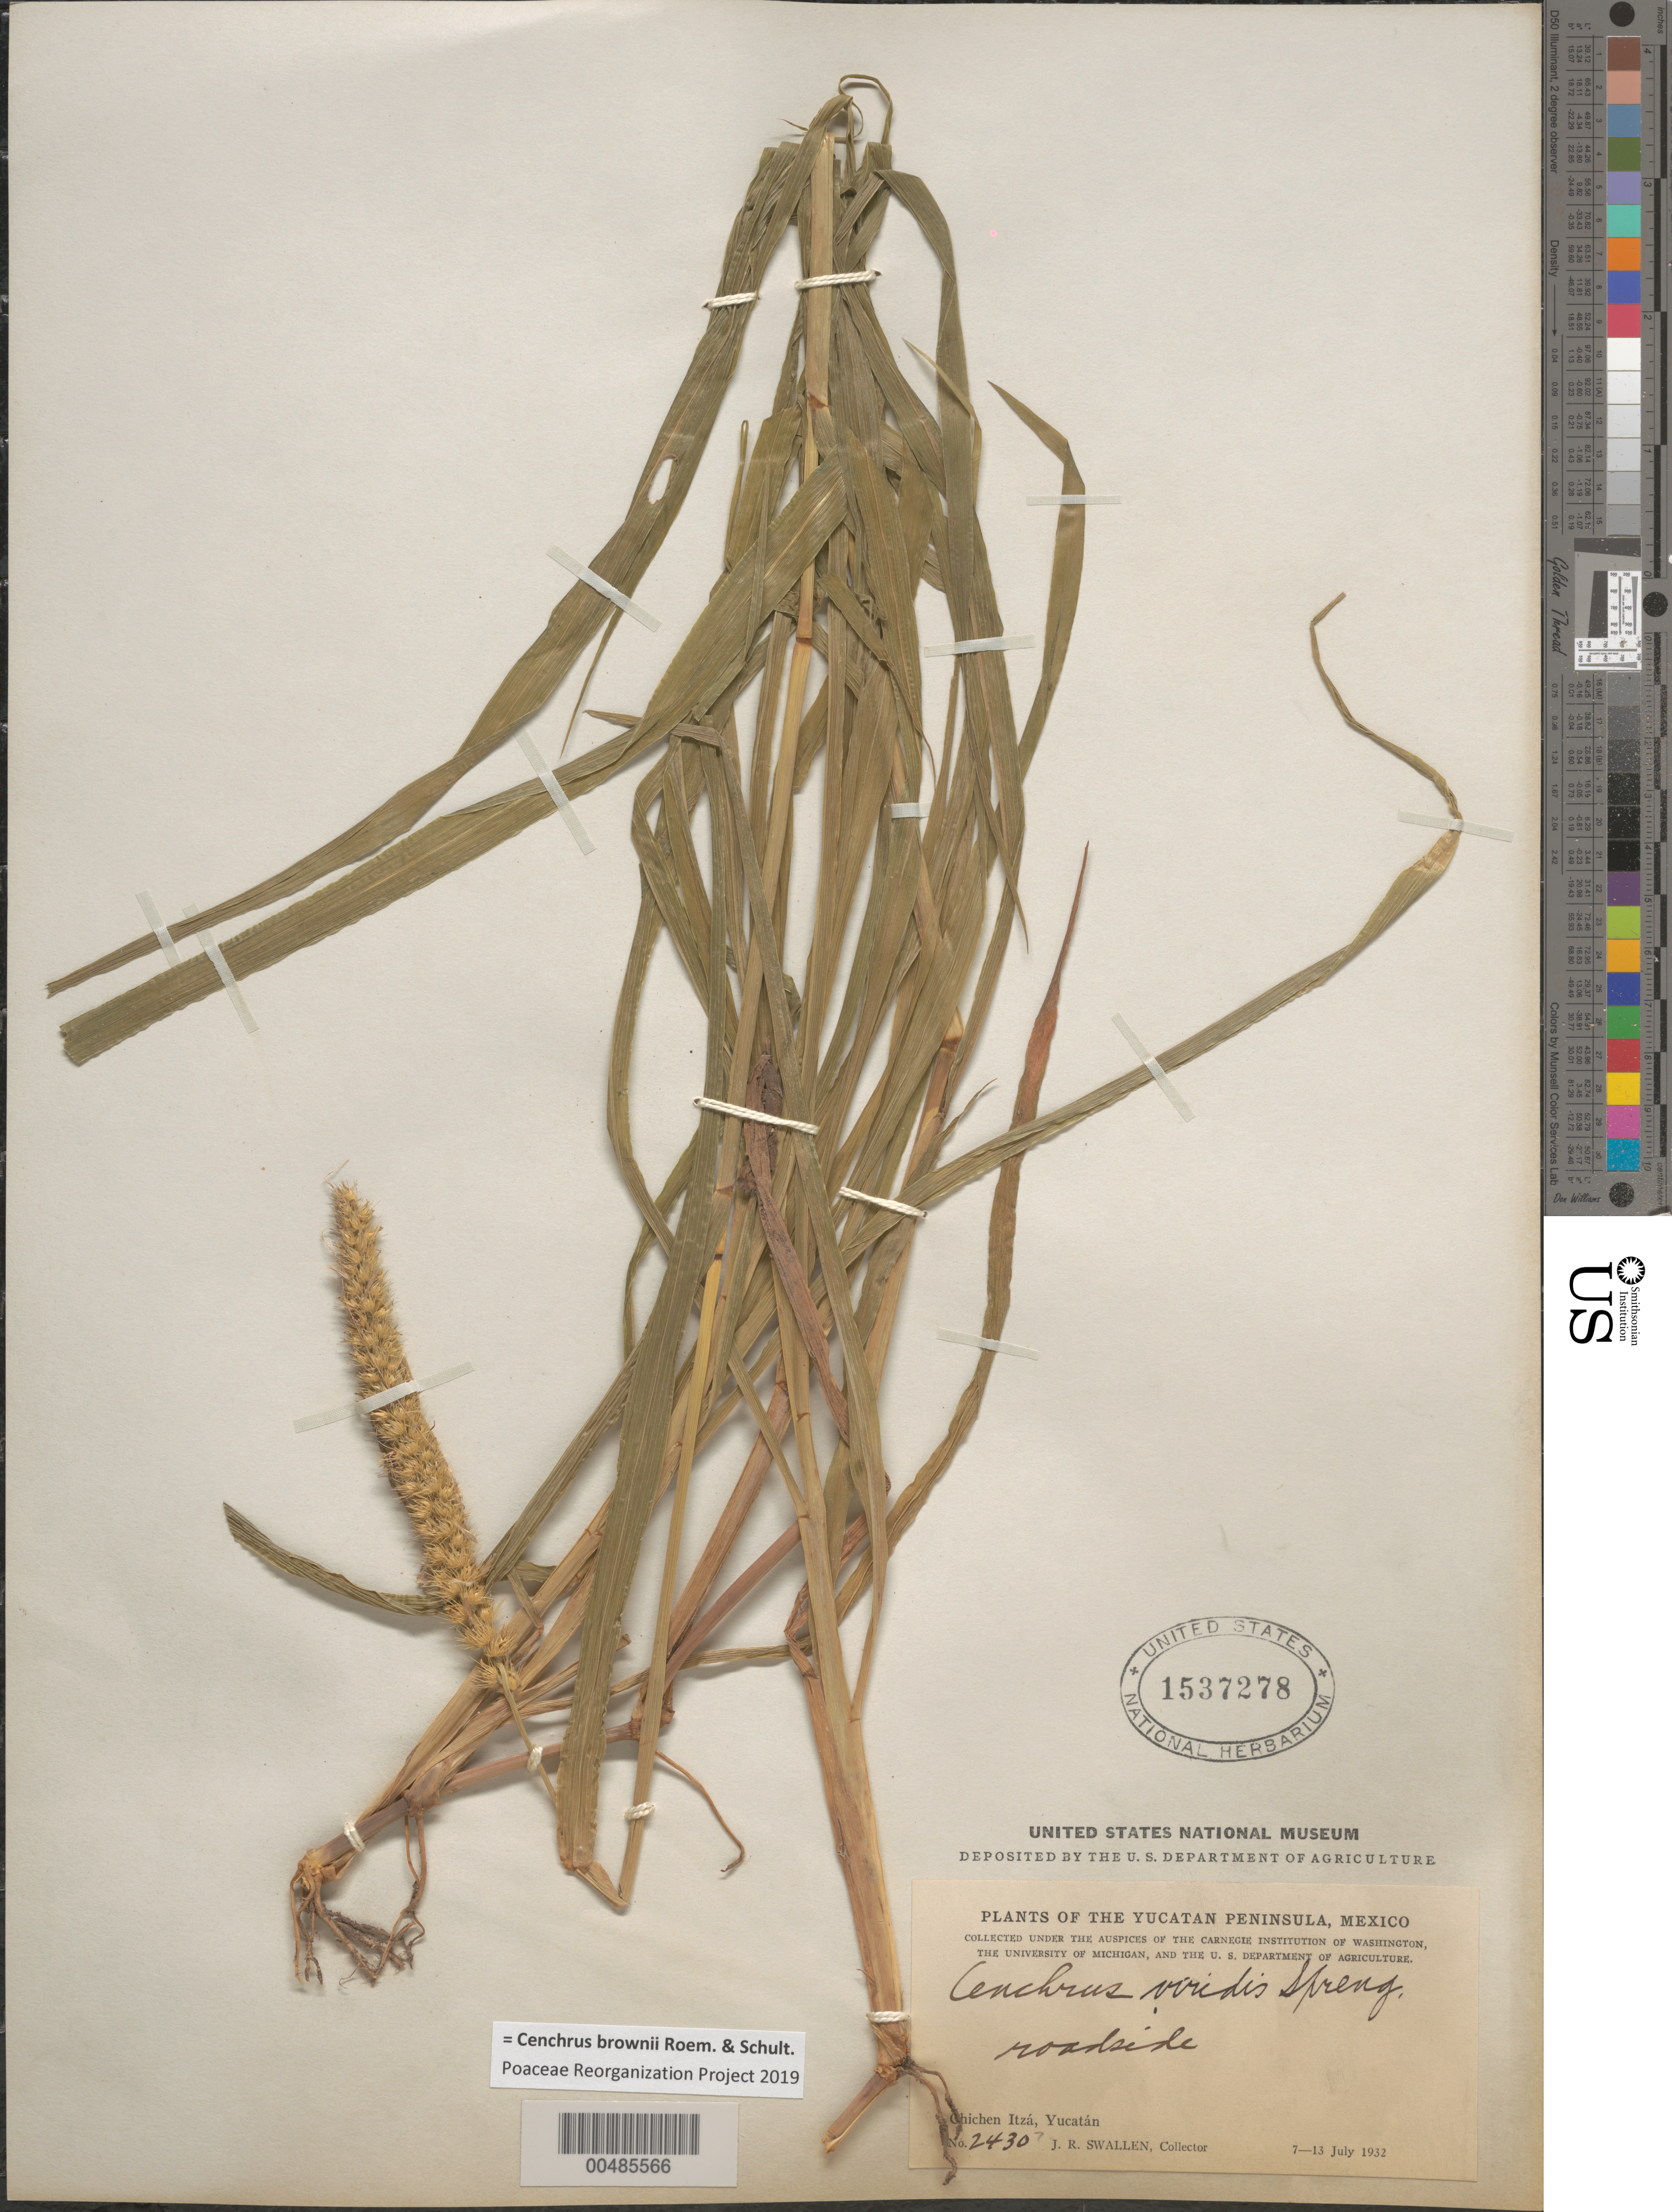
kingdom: Plantae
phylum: Tracheophyta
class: Liliopsida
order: Poales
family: Poaceae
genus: Cenchrus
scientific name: Cenchrus brownii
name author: Roem. & Schult.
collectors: J. R. Swallen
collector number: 2430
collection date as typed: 7 Jul 1932 to 13 Jul 1932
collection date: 1932-07-07/1932-07-13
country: Mexico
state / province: Yucatan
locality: Yucatan Peninsula, Chichen Itz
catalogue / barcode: US 1537278